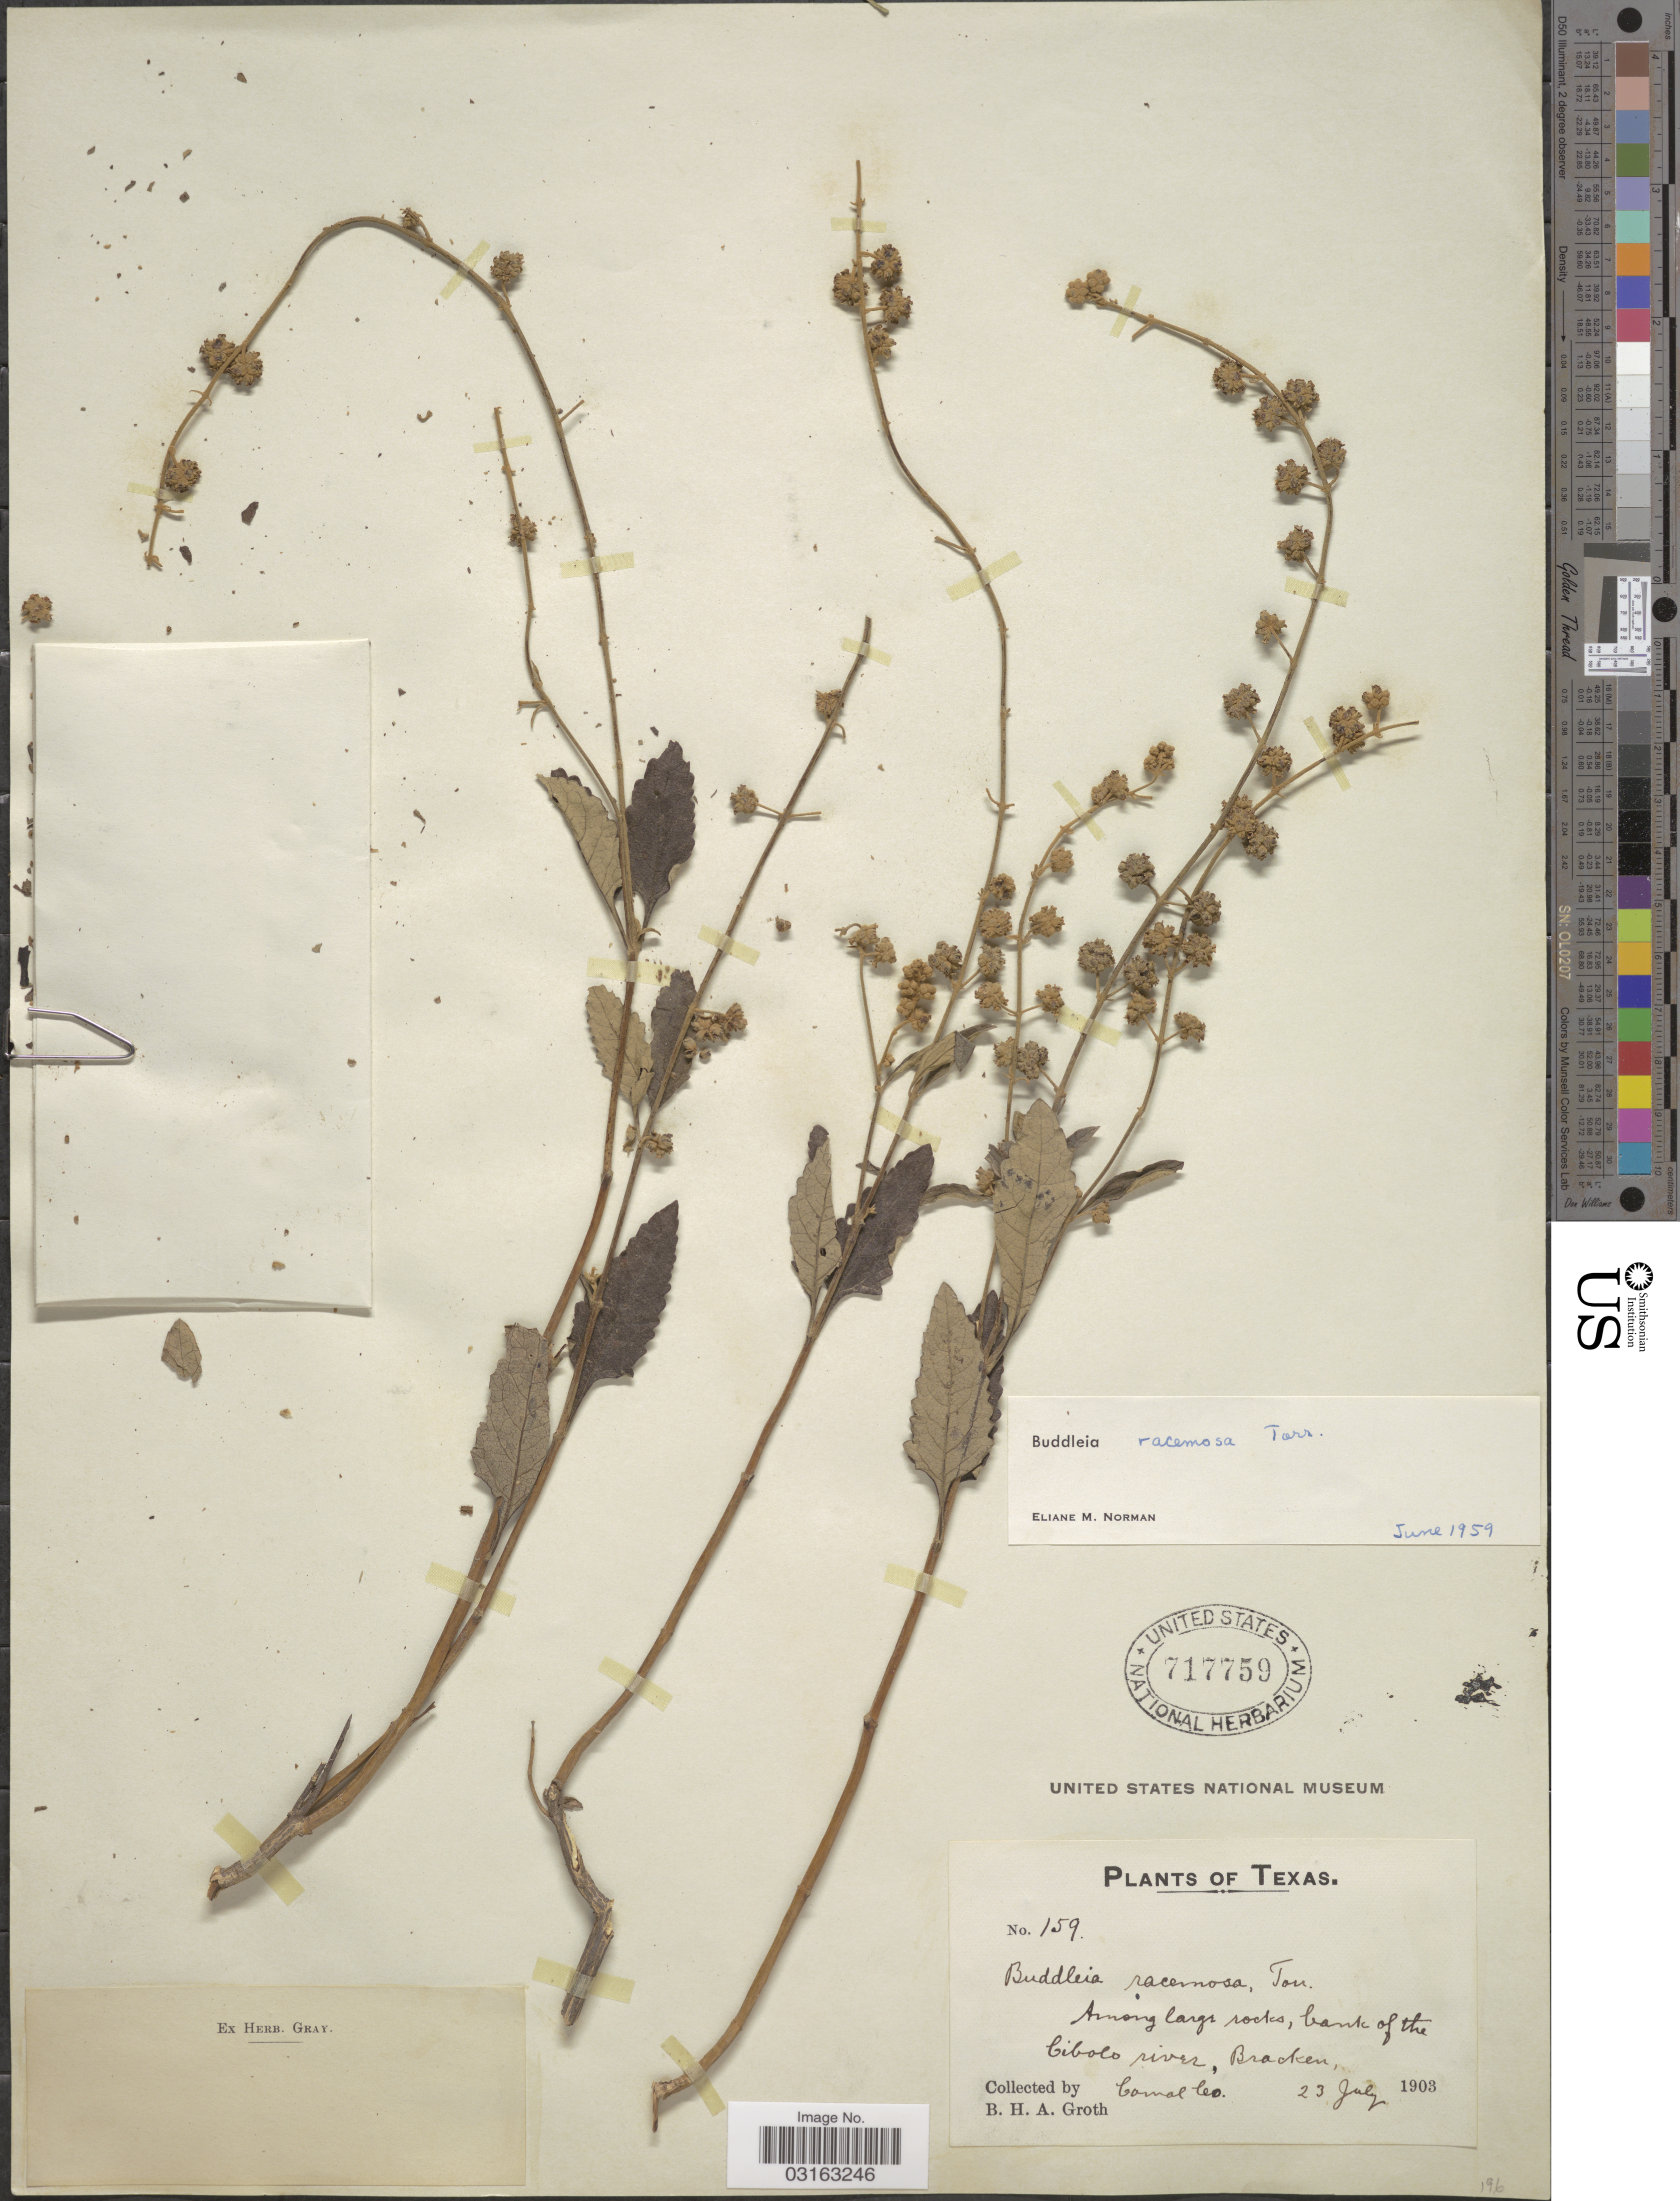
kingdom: Plantae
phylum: Tracheophyta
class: Magnoliopsida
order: Lamiales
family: Scrophulariaceae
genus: Buddleja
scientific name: Buddleja racemosa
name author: Torr.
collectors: B. Groth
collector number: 159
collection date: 1903-07-23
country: United States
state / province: Texas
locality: Bank of the Cibolo river, Bracken Comal Co.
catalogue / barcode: US 717759